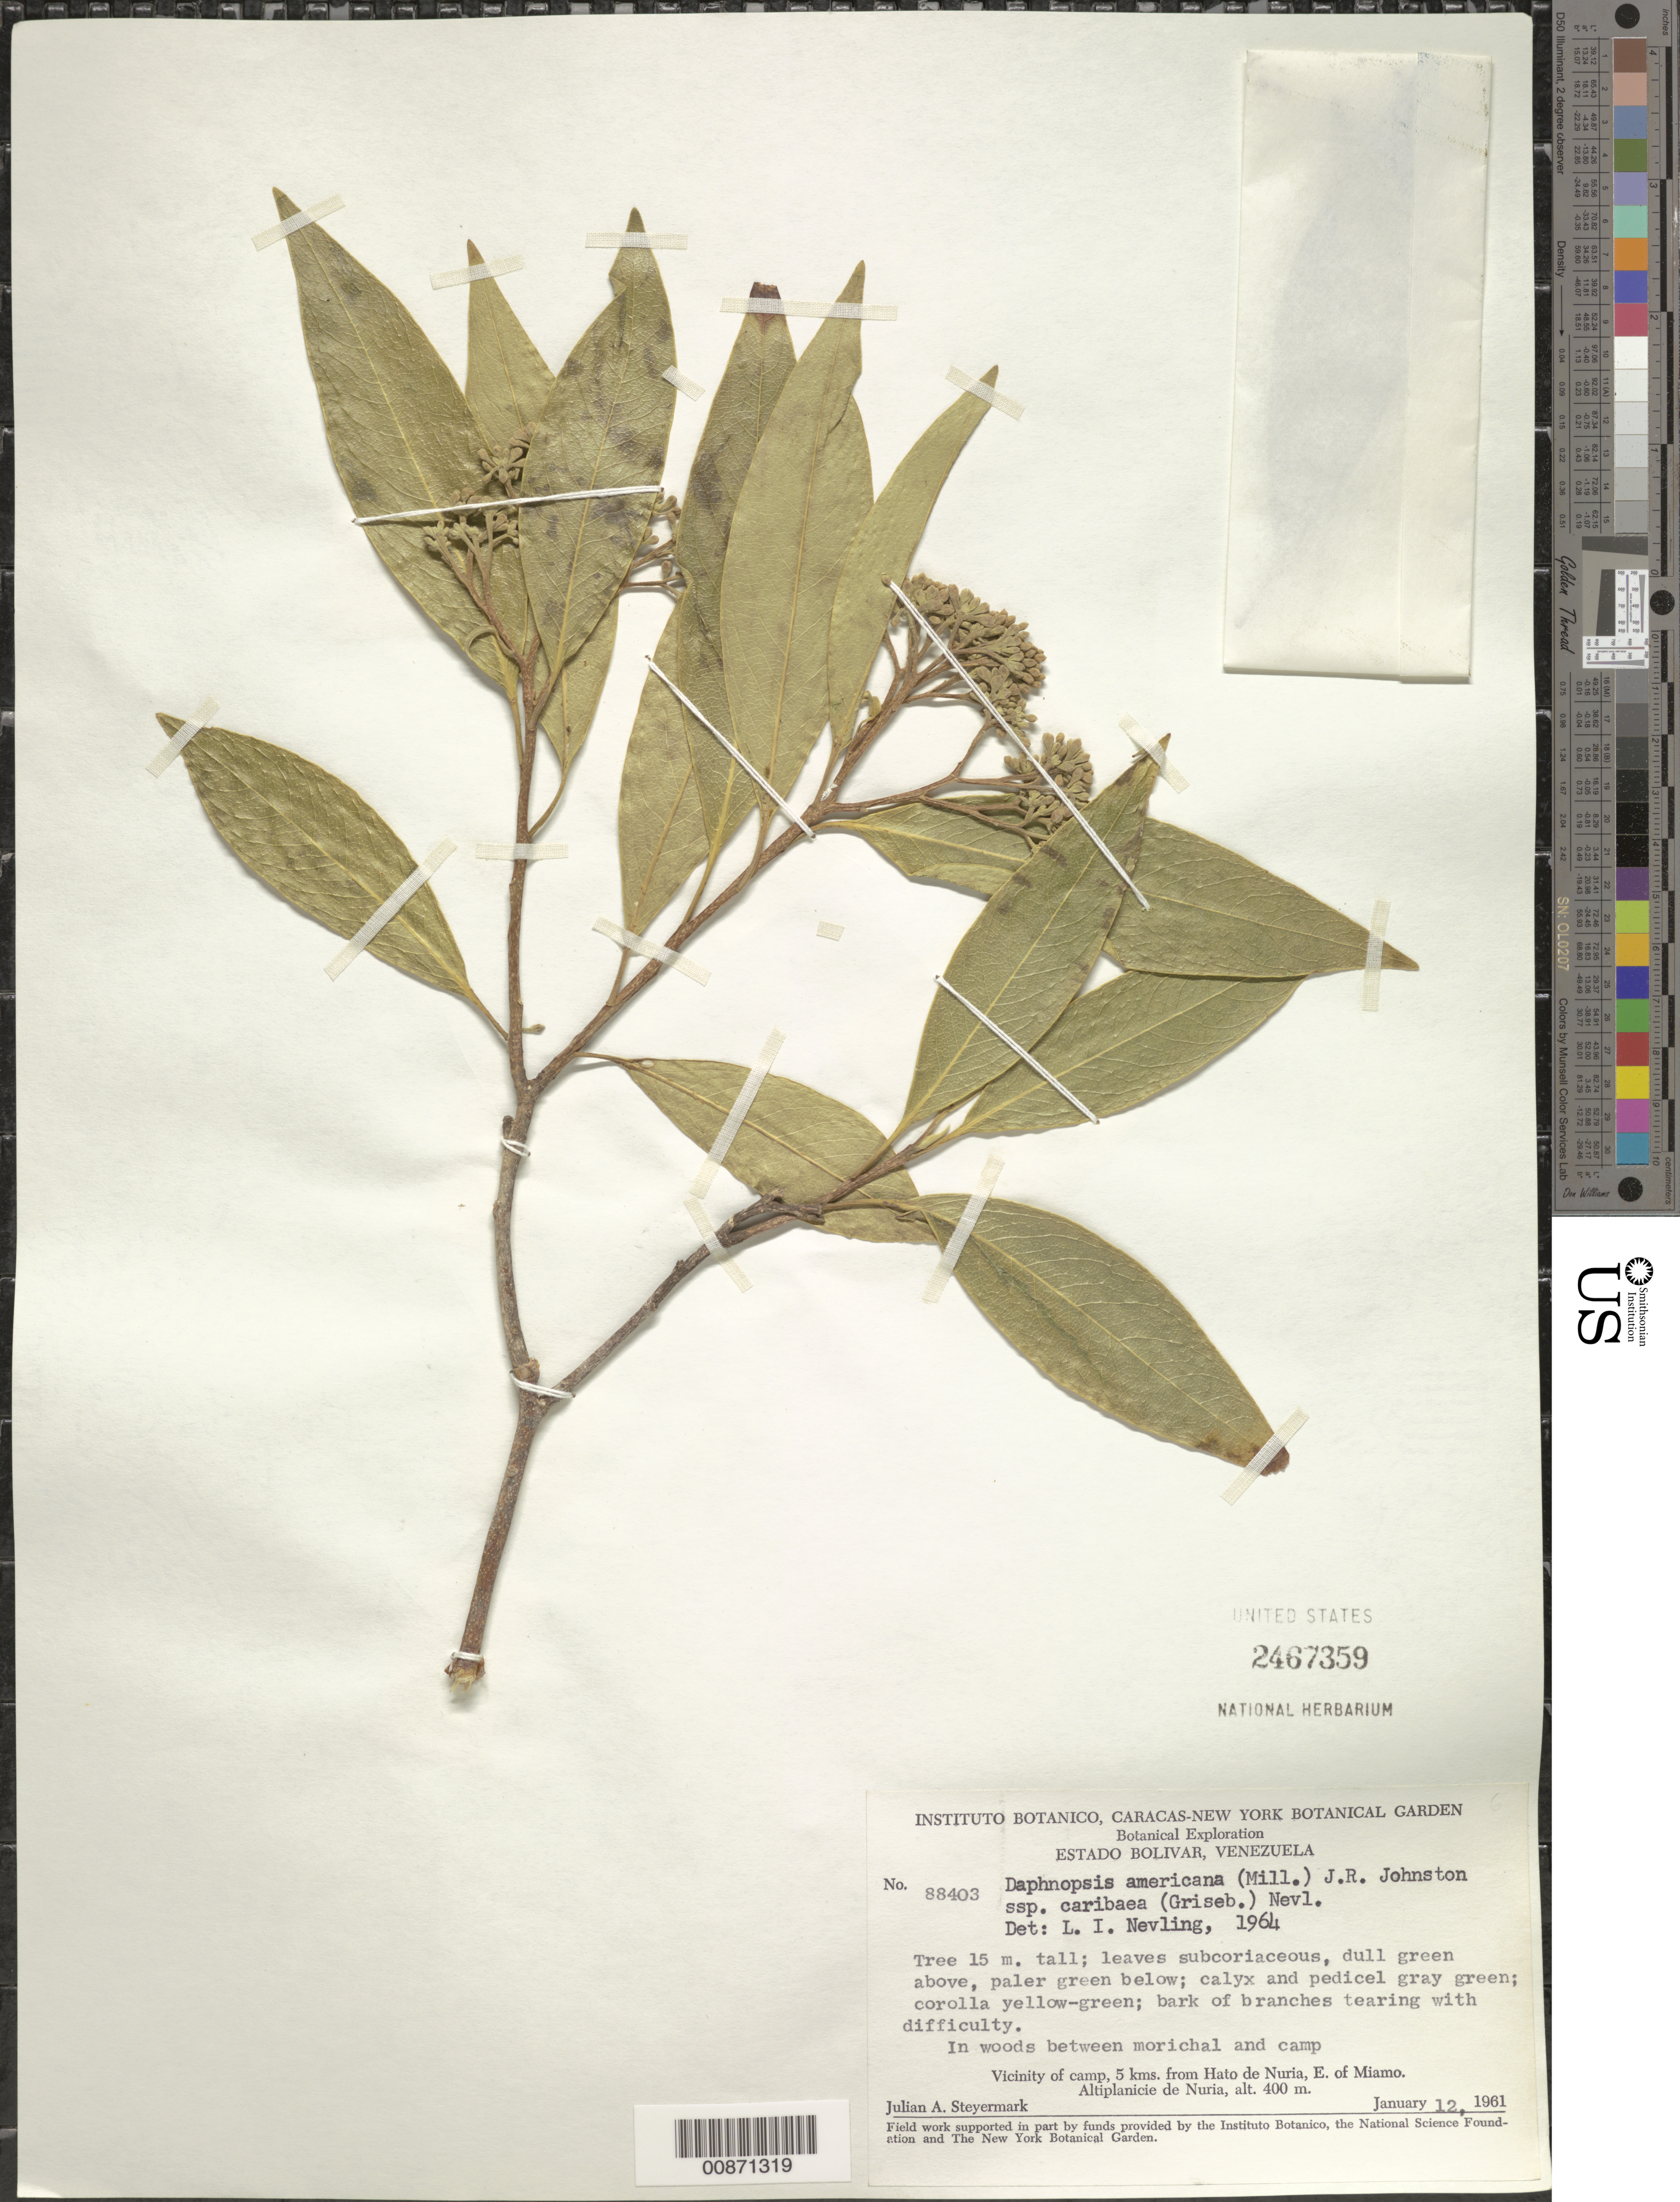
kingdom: Plantae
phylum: Tracheophyta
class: Magnoliopsida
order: Malvales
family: Thymelaeaceae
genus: Daphnopsis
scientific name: Daphnopsis americana subsp. caribaea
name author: (Griseb.) Nevling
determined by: Nevling, L. I., Jr.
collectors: J. Steyermark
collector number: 88403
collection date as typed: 12-Jan-61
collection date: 1961-01-12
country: Venezuela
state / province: Bolívar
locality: Hato de Nuria, 5 km from; E of Miamo, Altiplanicie de Nuria, vic of camp, between morichal and camp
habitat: Woods between morichal and camp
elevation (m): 400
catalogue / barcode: US 2467359